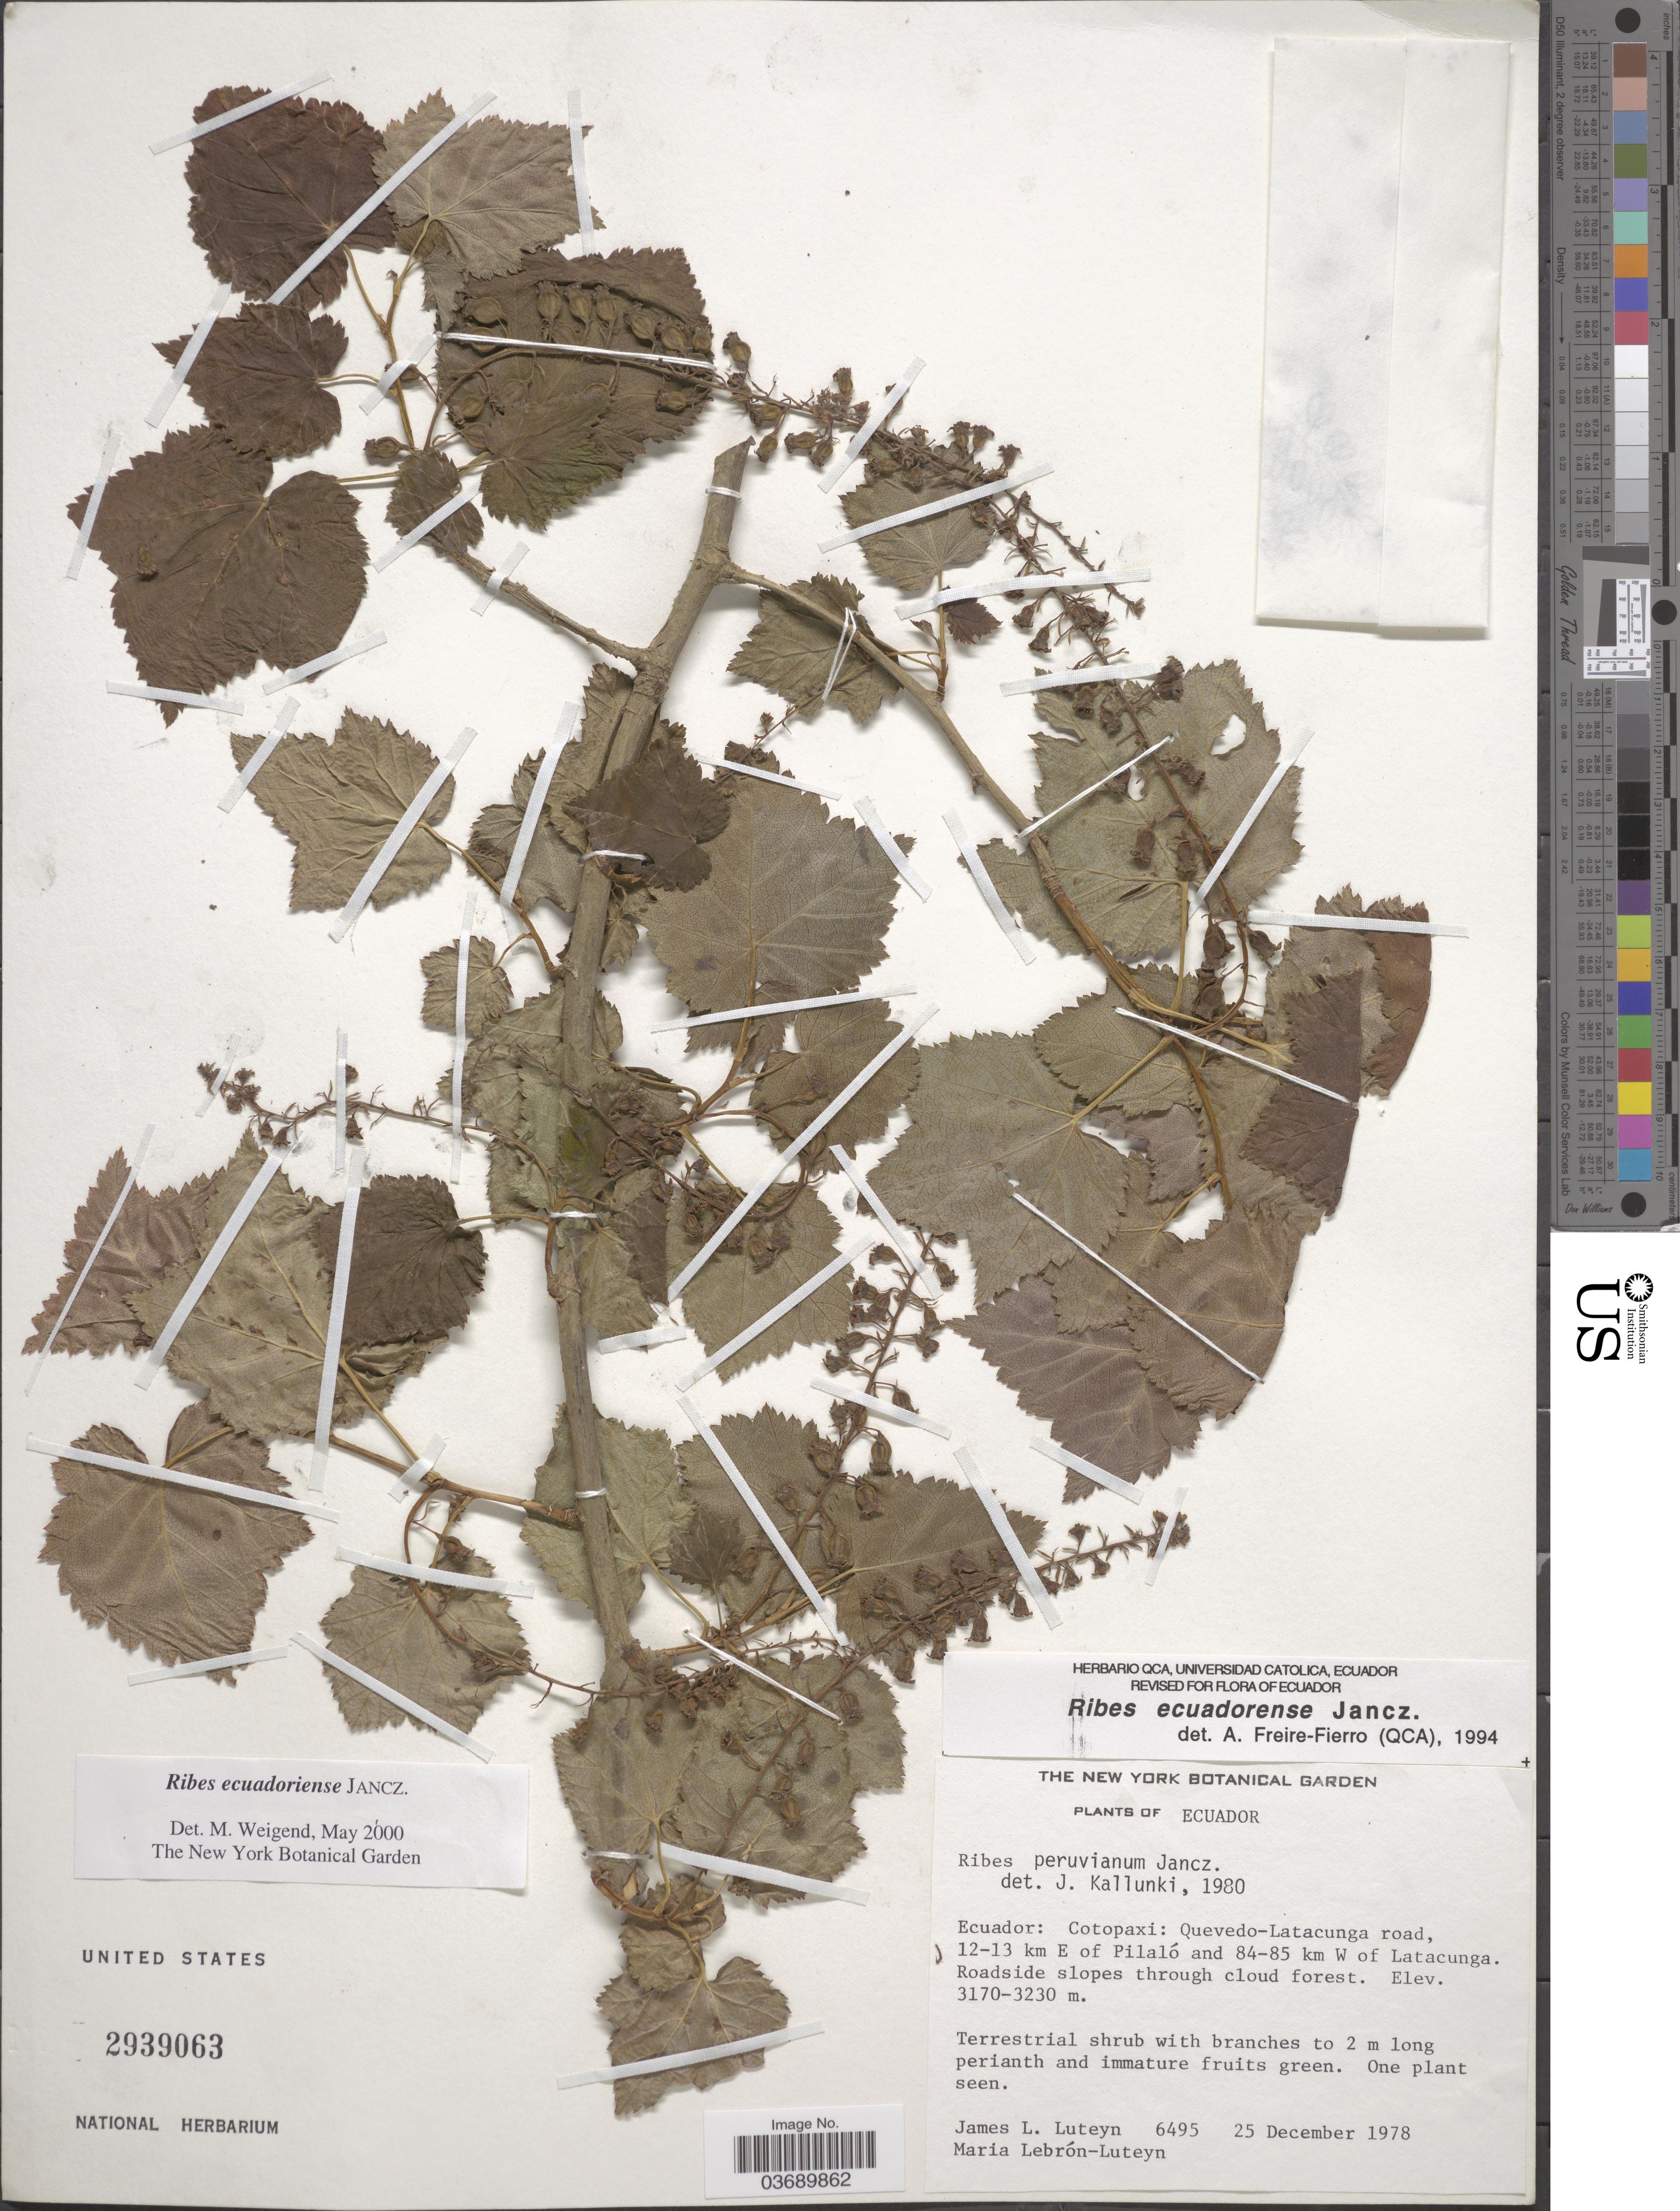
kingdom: Plantae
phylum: Tracheophyta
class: Magnoliopsida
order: Saxifragales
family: Grossulariaceae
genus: Ribes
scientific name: Ribes ecuadorense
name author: Jancz.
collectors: J. L. Luteyn & M. L. Lebrón-Luteyn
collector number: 6495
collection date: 1978-12-25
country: Ecuador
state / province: Cotopaxi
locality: Quevedo-Latacunga road, 12-13 km E of Pilaló and 84-85 km W of Latacunga.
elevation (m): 3170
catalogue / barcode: US 2939063